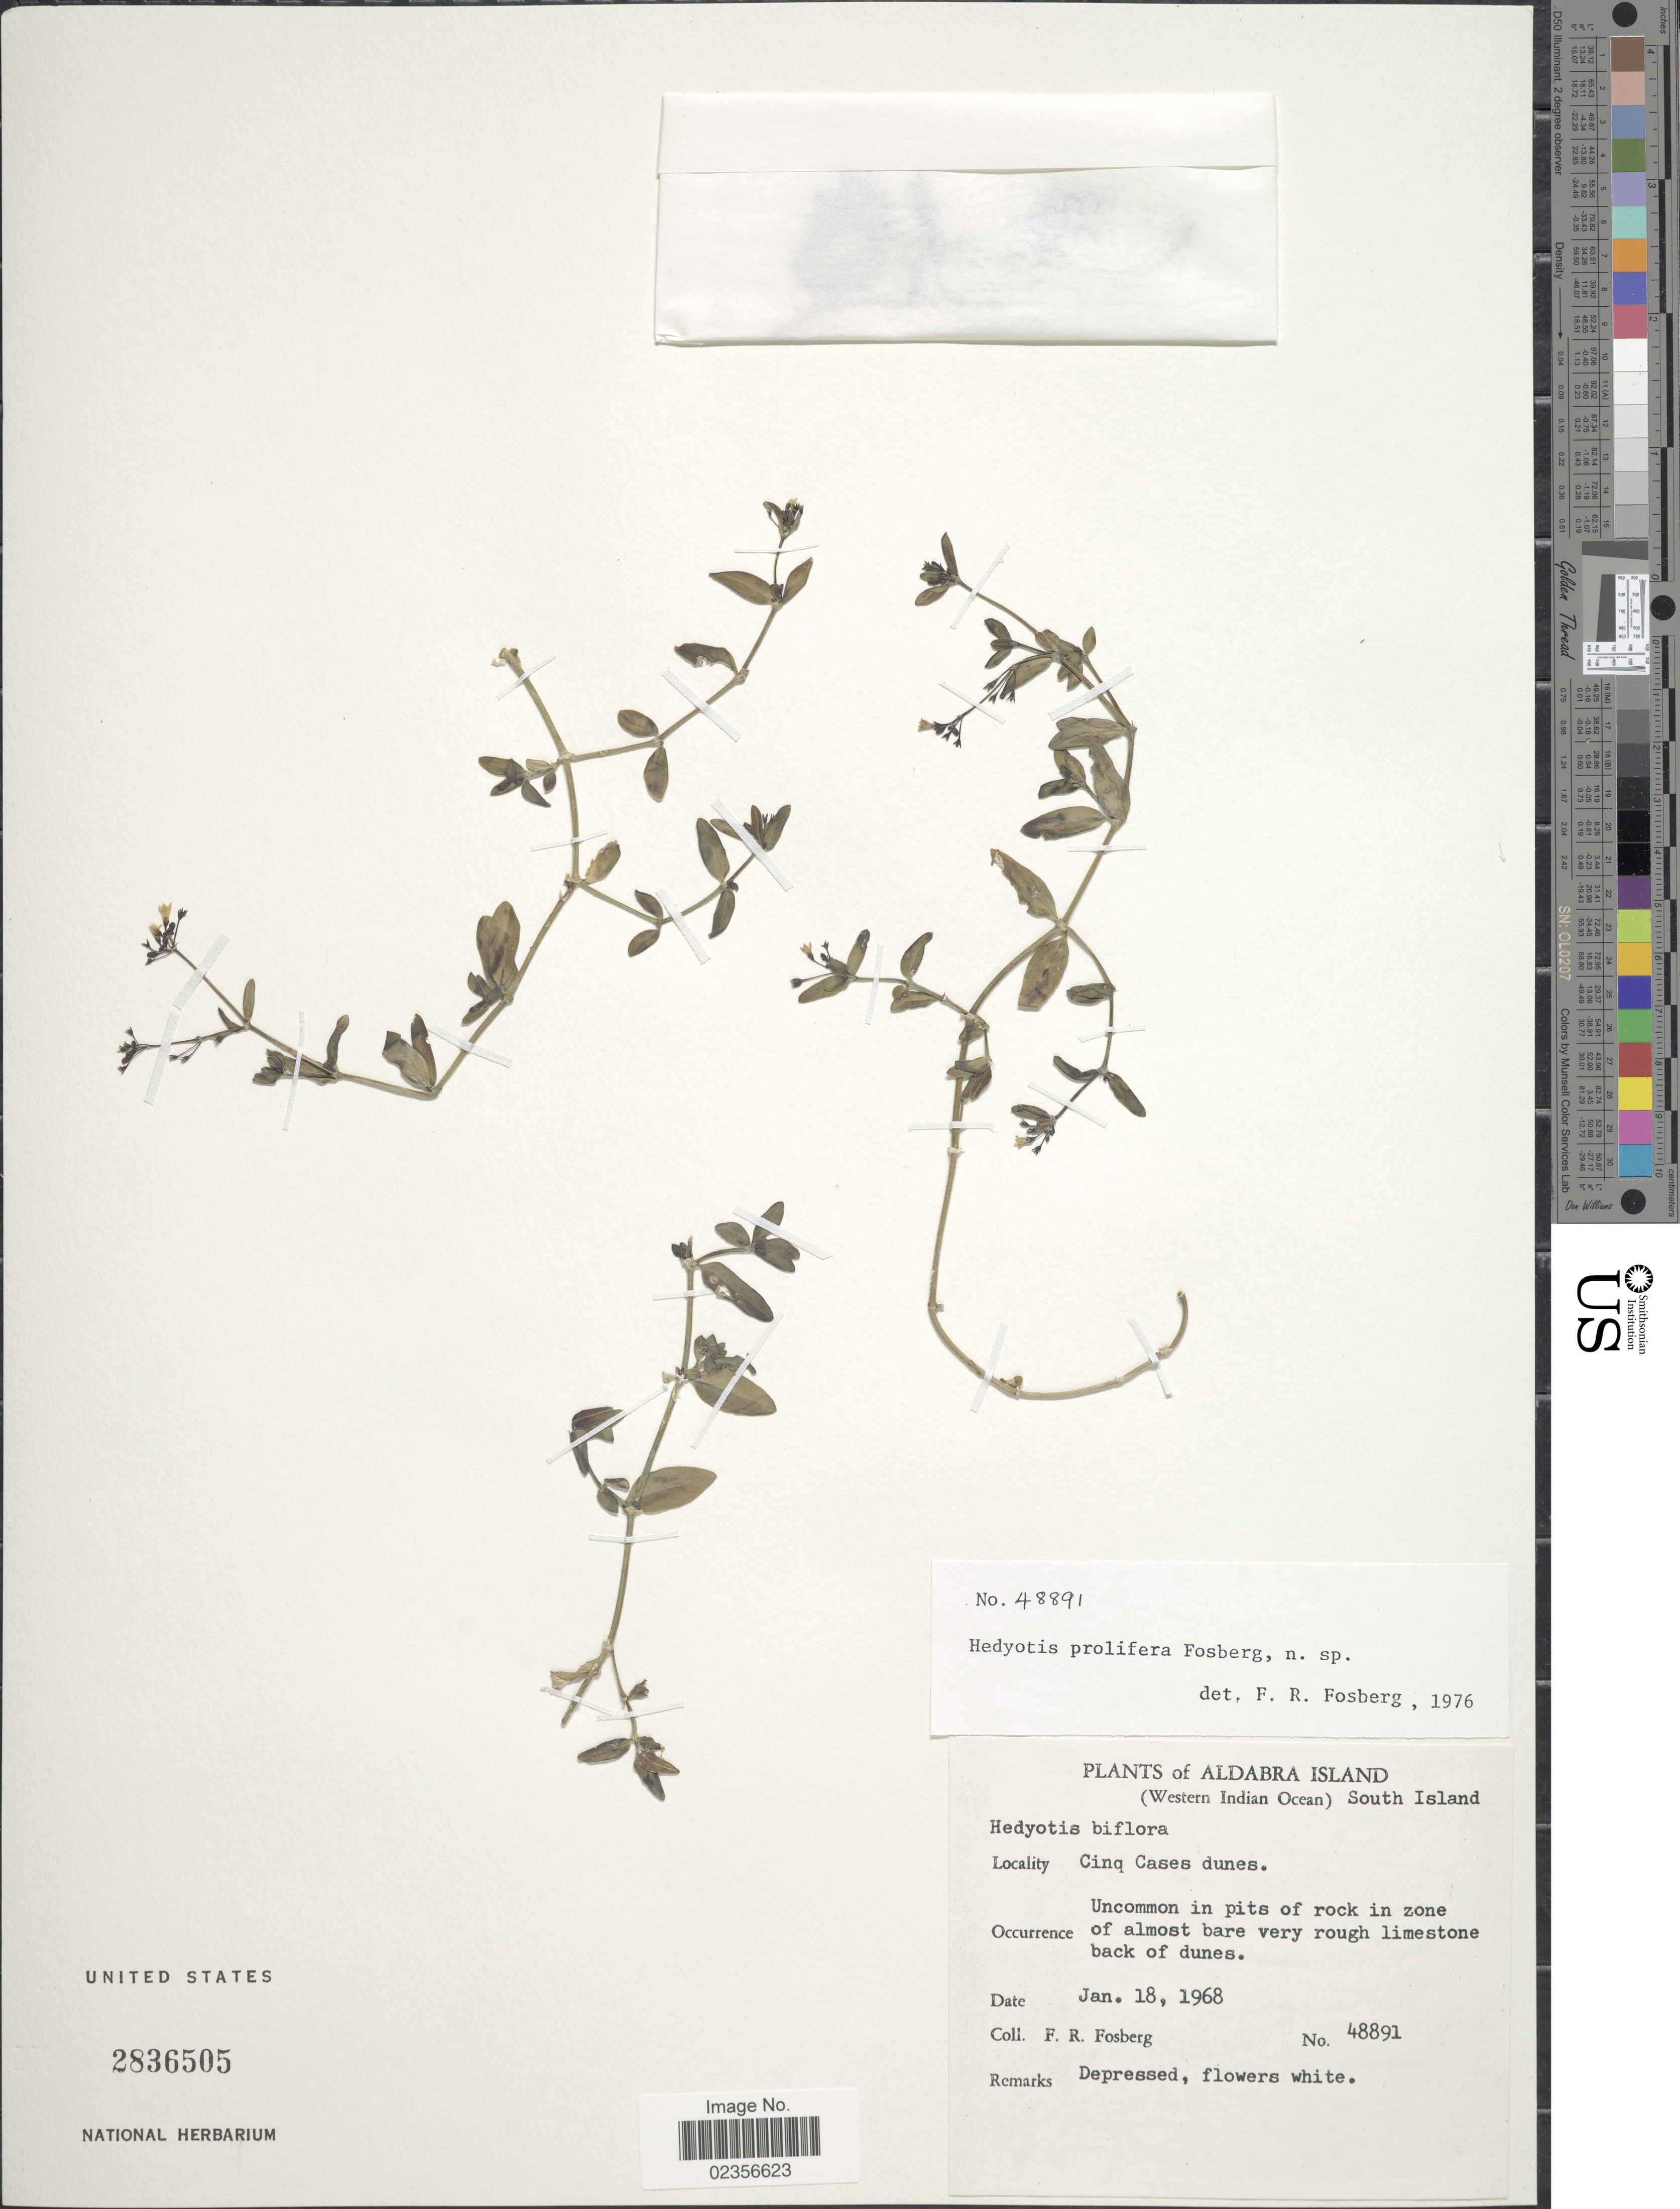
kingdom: Plantae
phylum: Tracheophyta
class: Magnoliopsida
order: Gentianales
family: Rubiaceae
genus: Hedyotis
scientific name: Hedyotis prolifera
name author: Fosberg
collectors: F. R. Fosberg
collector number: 48891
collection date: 1968-01-18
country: Seychelles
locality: Aldabra Island: South Island. Cinq Cases dunes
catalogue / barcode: US 2836505